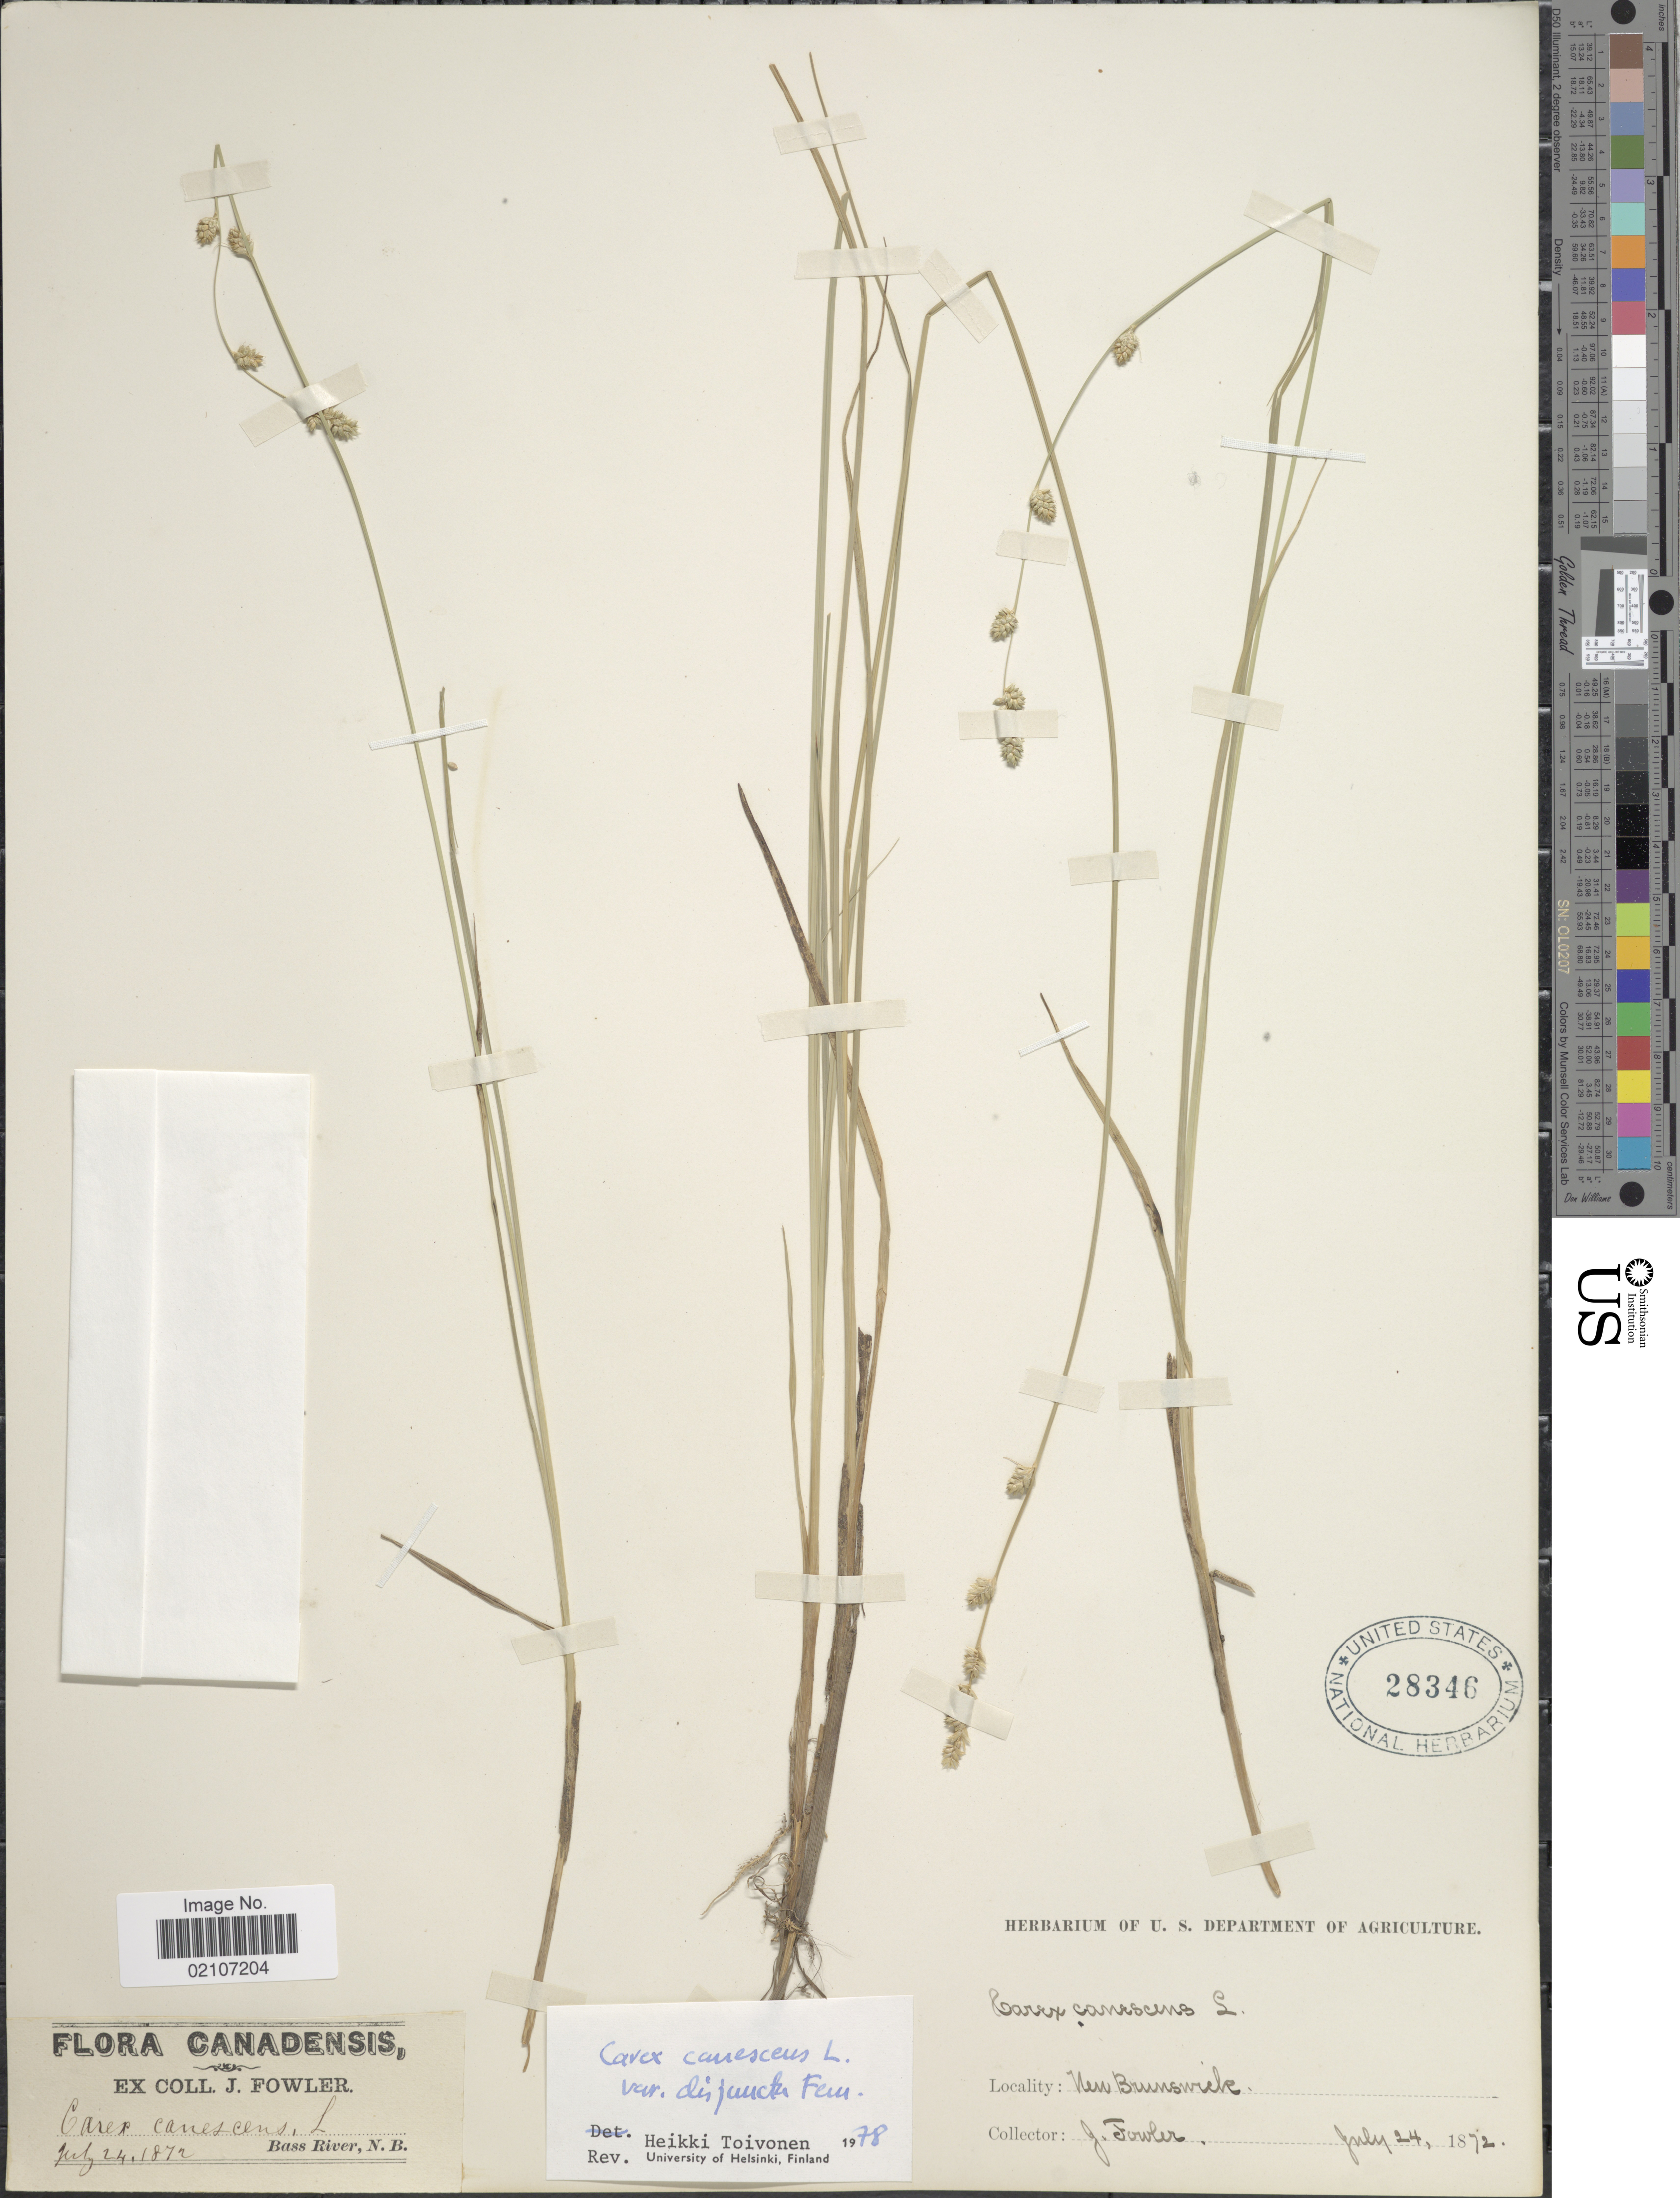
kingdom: Plantae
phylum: Tracheophyta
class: Liliopsida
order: Poales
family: Cyperaceae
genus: Carex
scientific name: Carex canescens var. disjuncta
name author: Fernald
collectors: J. P. Fowler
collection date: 1872-07-24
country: Canada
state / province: New Brunswick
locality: Bass River, N. B.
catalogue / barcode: US 28346